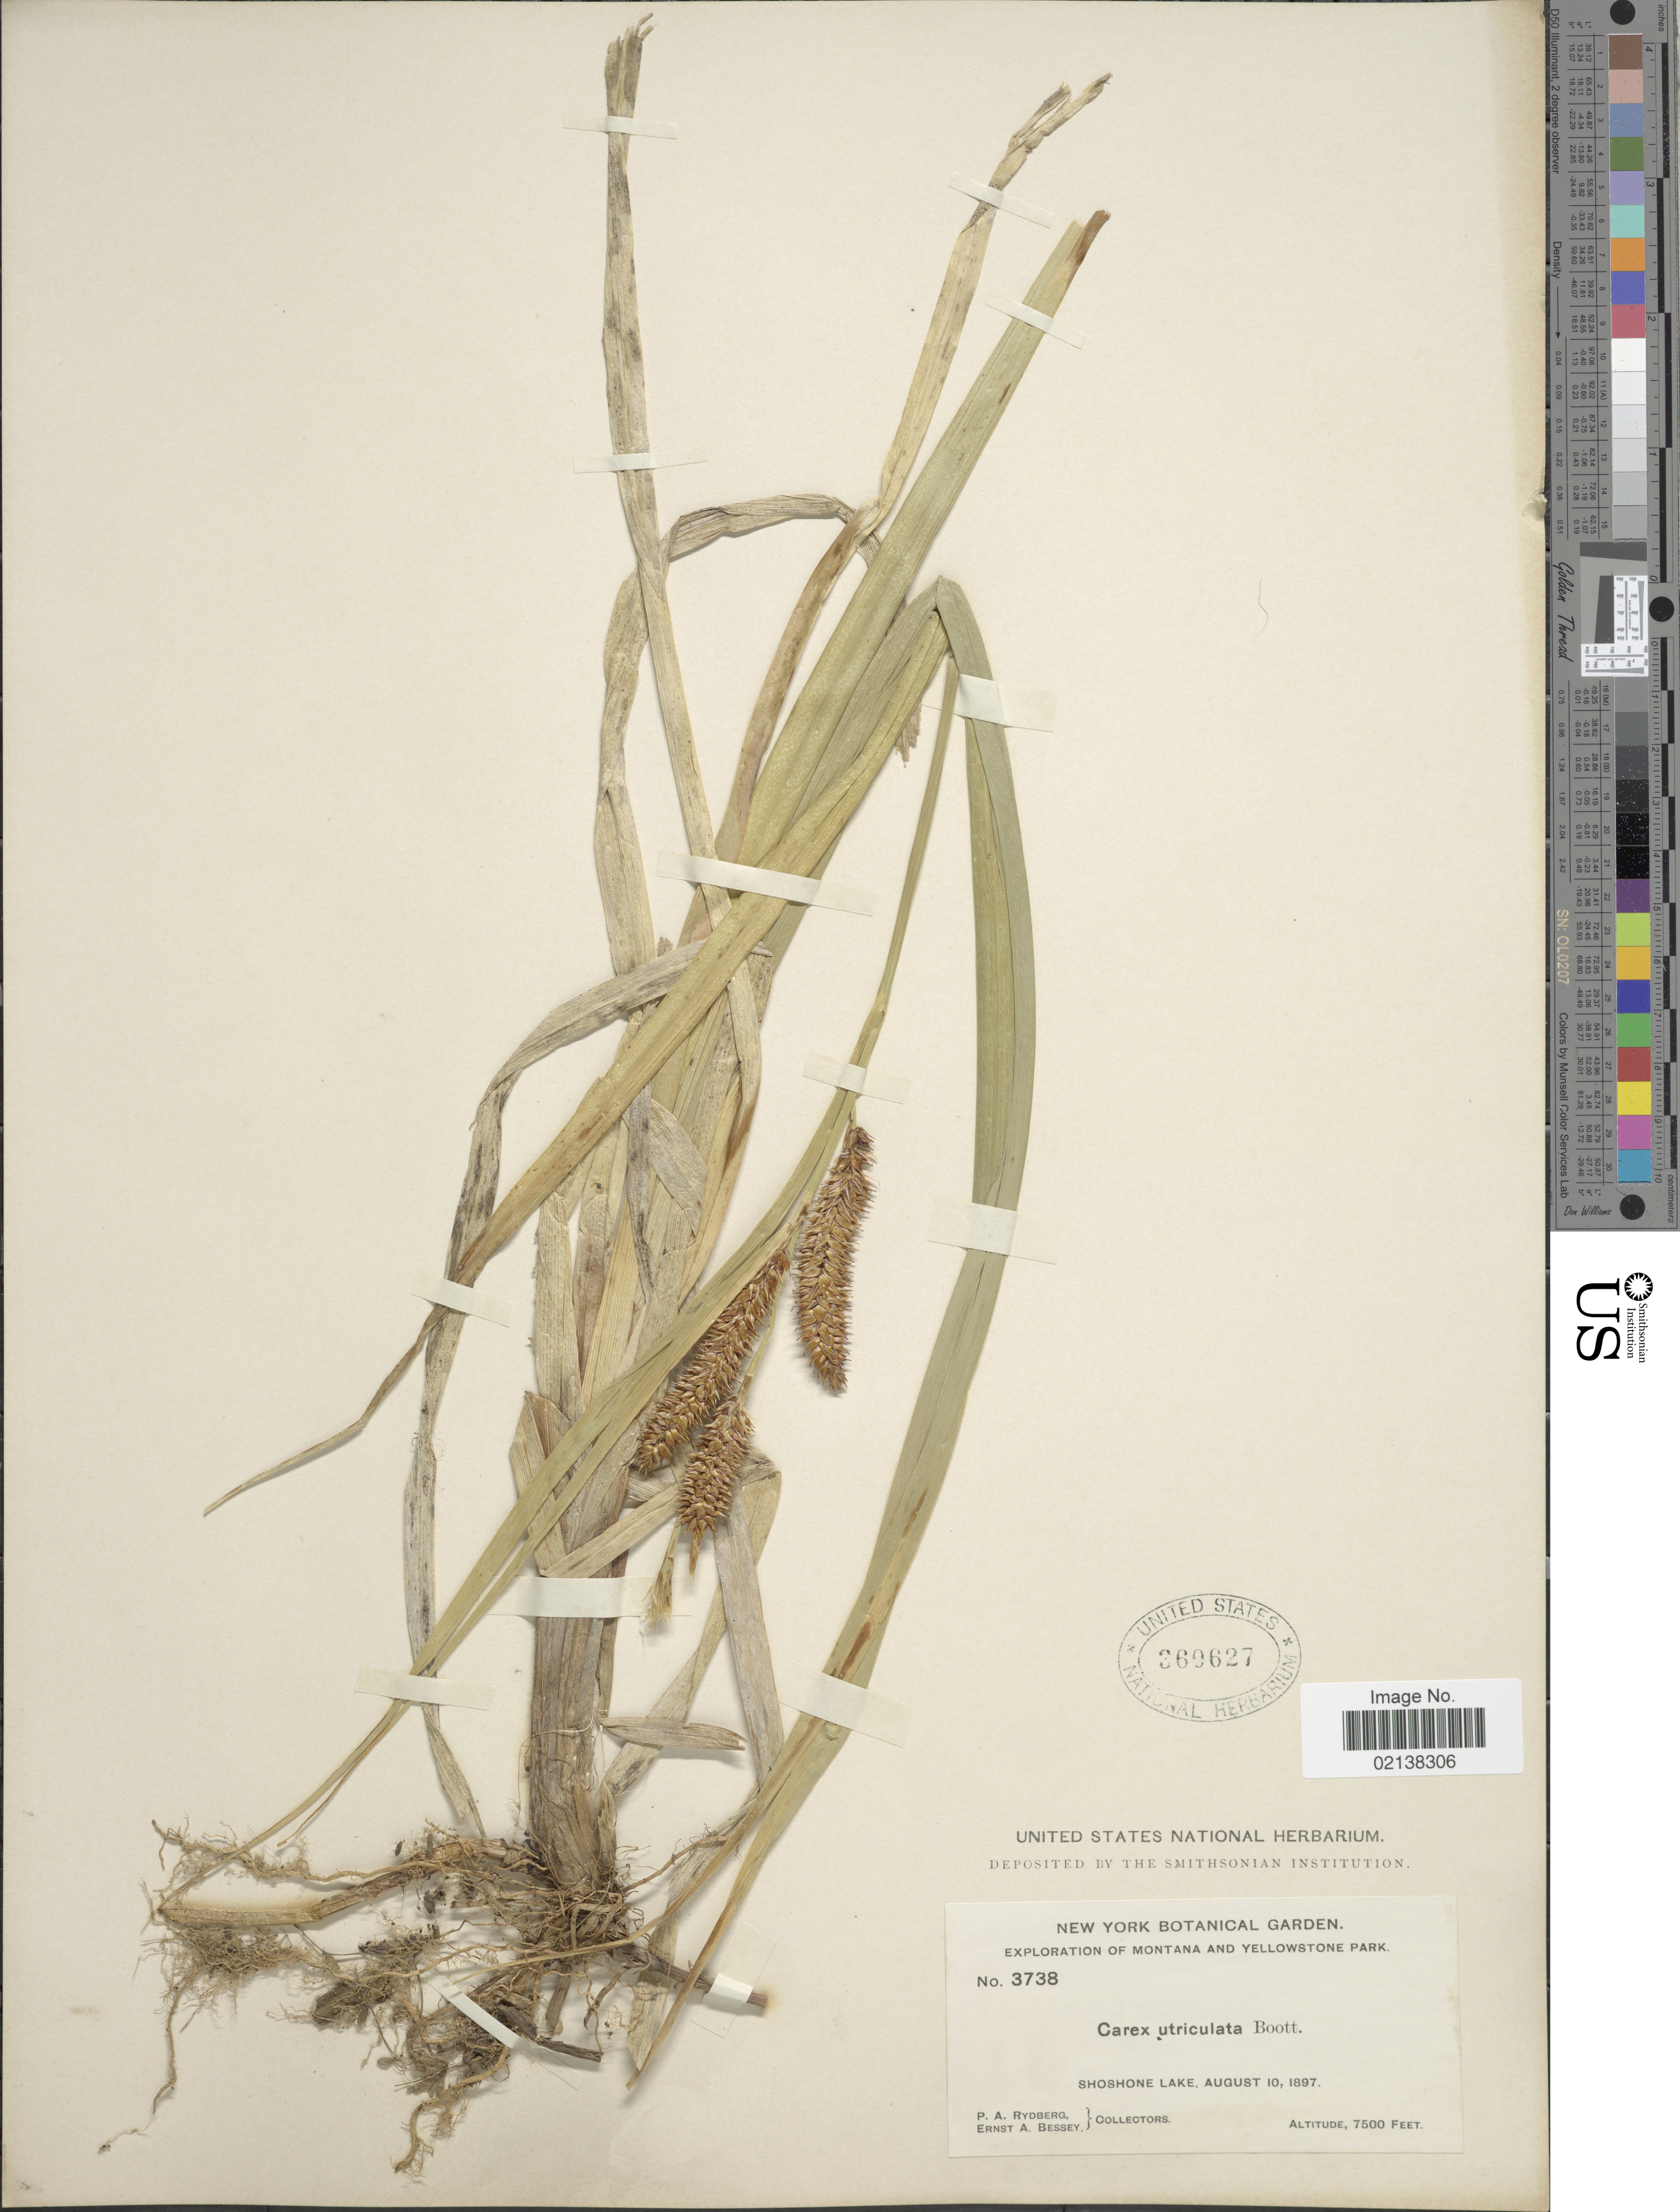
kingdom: Plantae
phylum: Tracheophyta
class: Liliopsida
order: Poales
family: Cyperaceae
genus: Carex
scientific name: Carex utriculata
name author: Boott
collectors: P. A. Rydberg & E. A. Bessey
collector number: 3738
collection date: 1897-08-10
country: United States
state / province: Montana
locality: Montana and Yellowstone National Park. Shoshone Lake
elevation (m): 2286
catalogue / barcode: US 360627